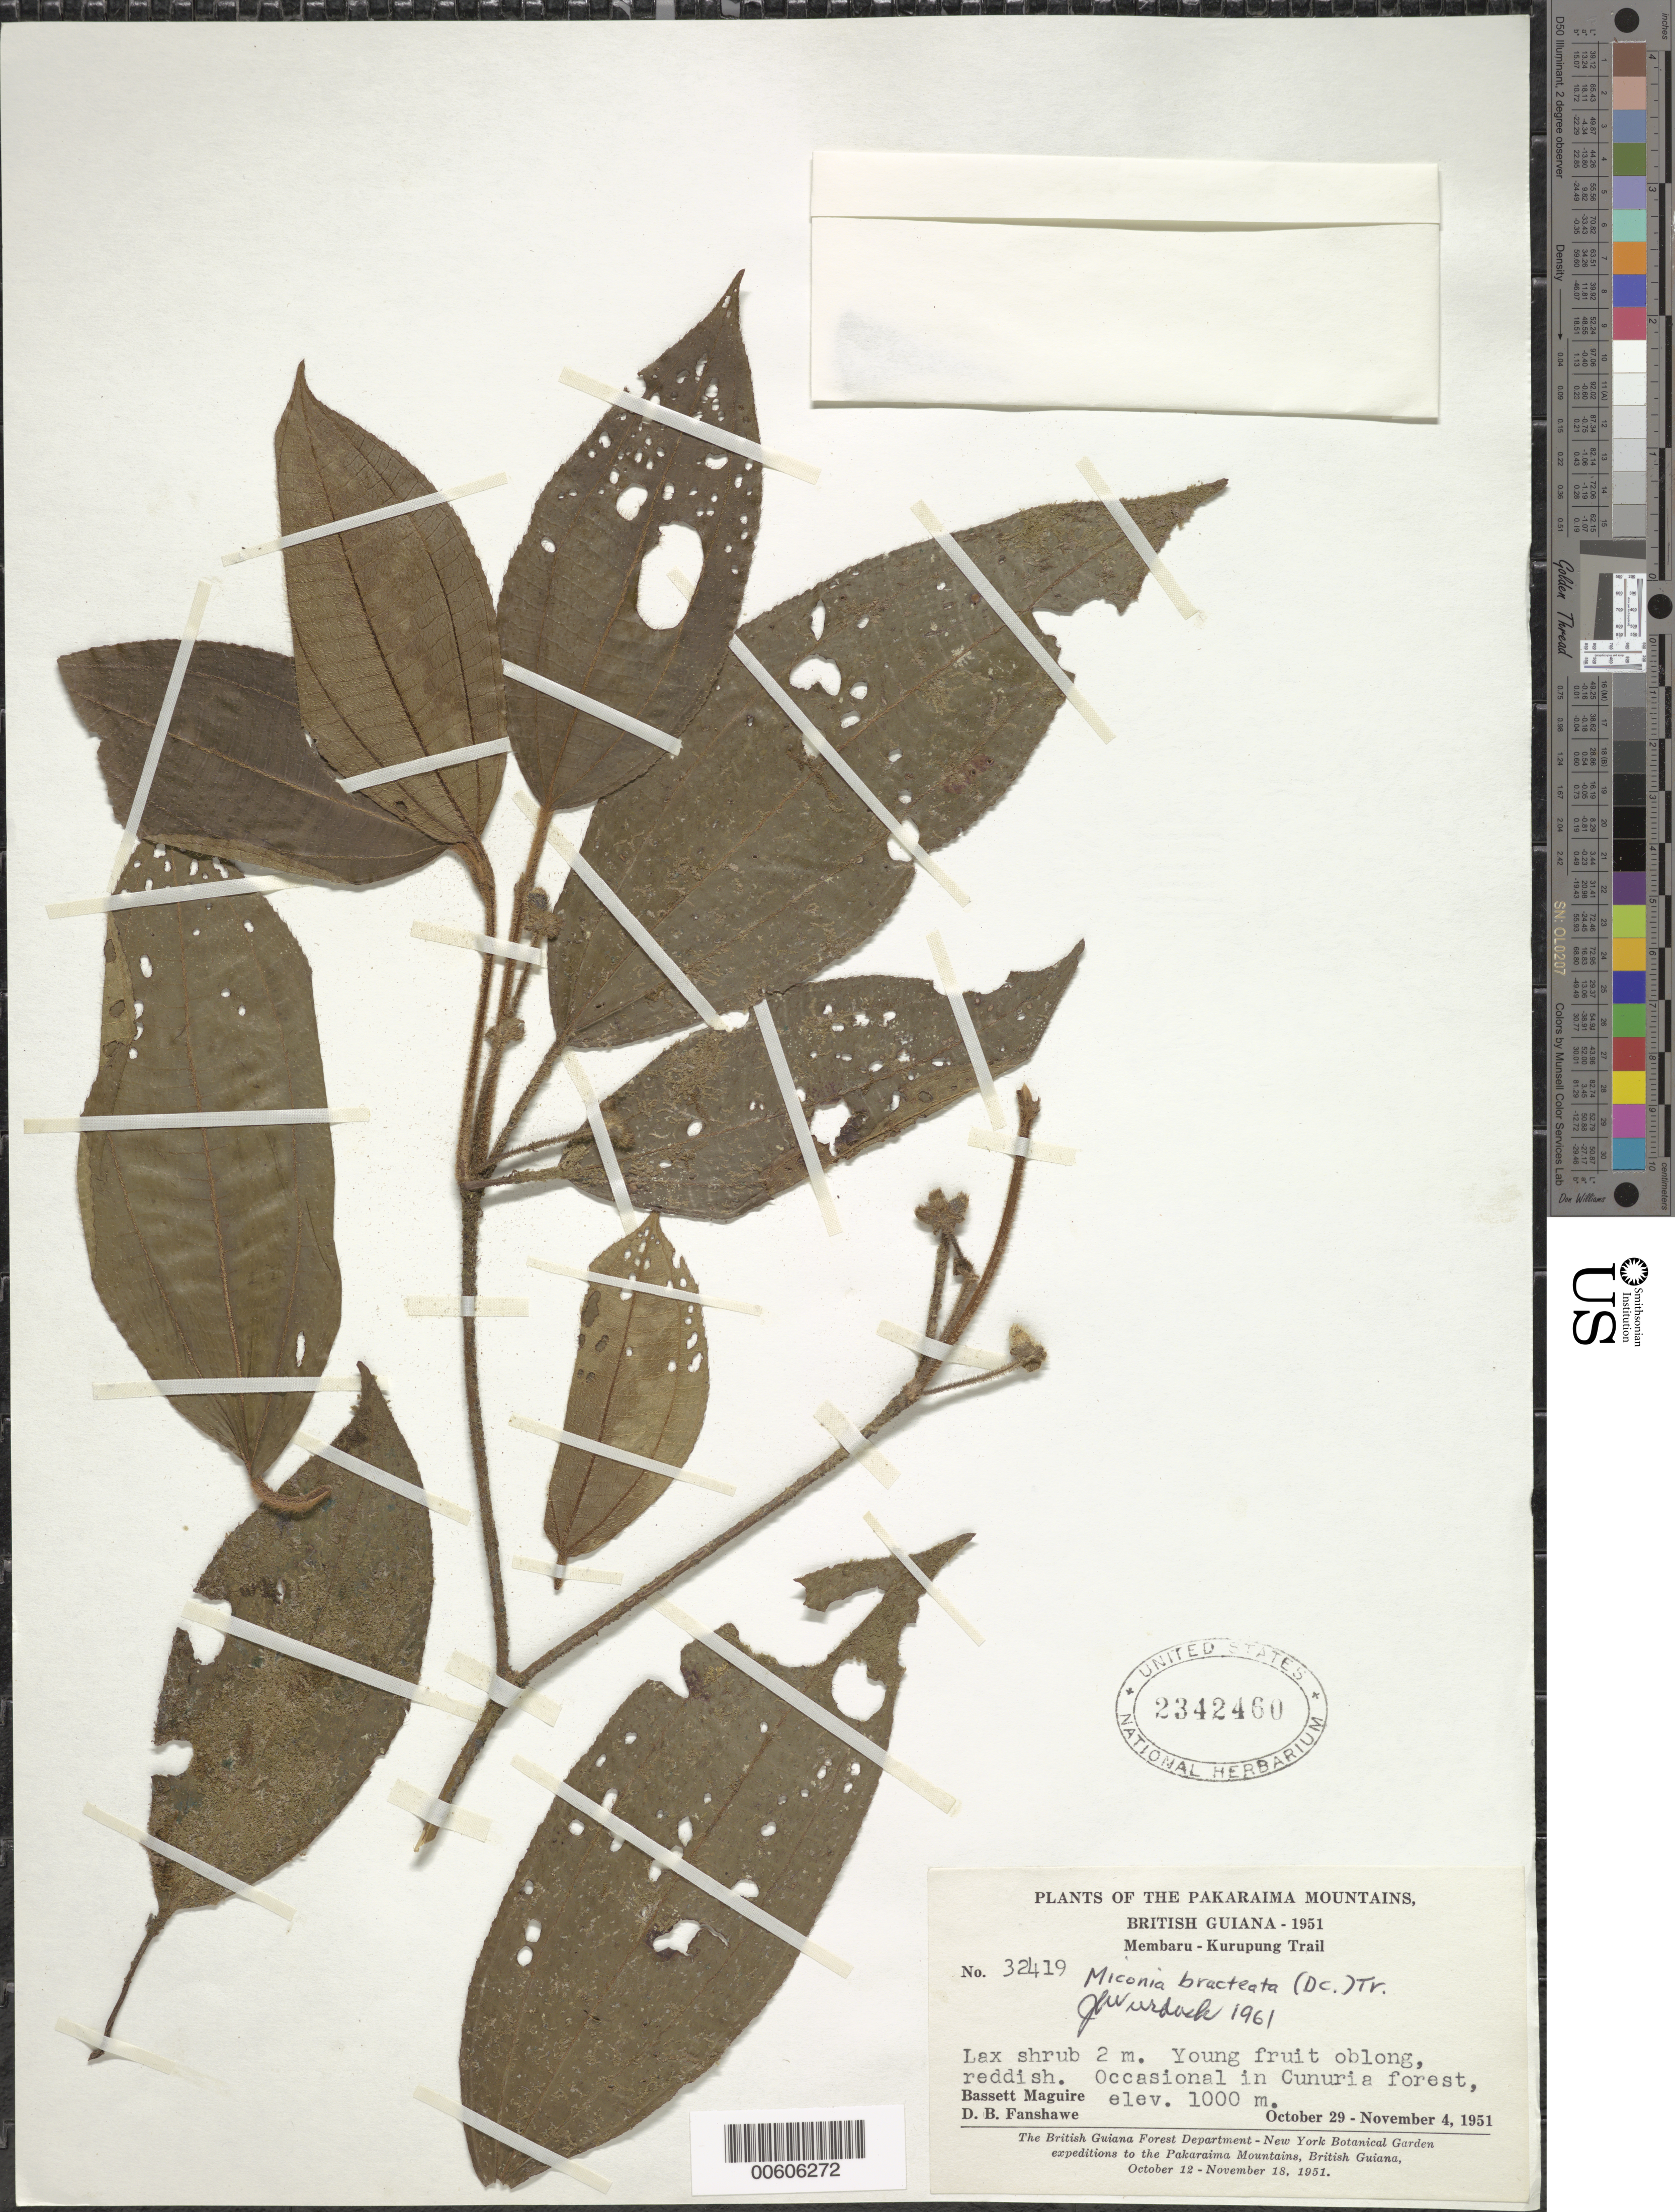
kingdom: Plantae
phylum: Tracheophyta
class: Magnoliopsida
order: Myrtales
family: Melastomataceae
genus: Miconia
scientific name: Miconia bracteata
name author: (DC.) Triana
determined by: Wurdack, John J., (US), US (UNITED STATES)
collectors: B. Maguire & D. B. Fanshawe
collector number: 32419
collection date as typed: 29-Oct-51 to 4-Nov-51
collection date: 1951-10-29/1951-11-04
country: Guyana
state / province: Cuyuni-Mazaruni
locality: Membaru-Kurupung Trail, Pakaraima Mts.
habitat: Cunuria forest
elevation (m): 1000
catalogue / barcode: US 2342460